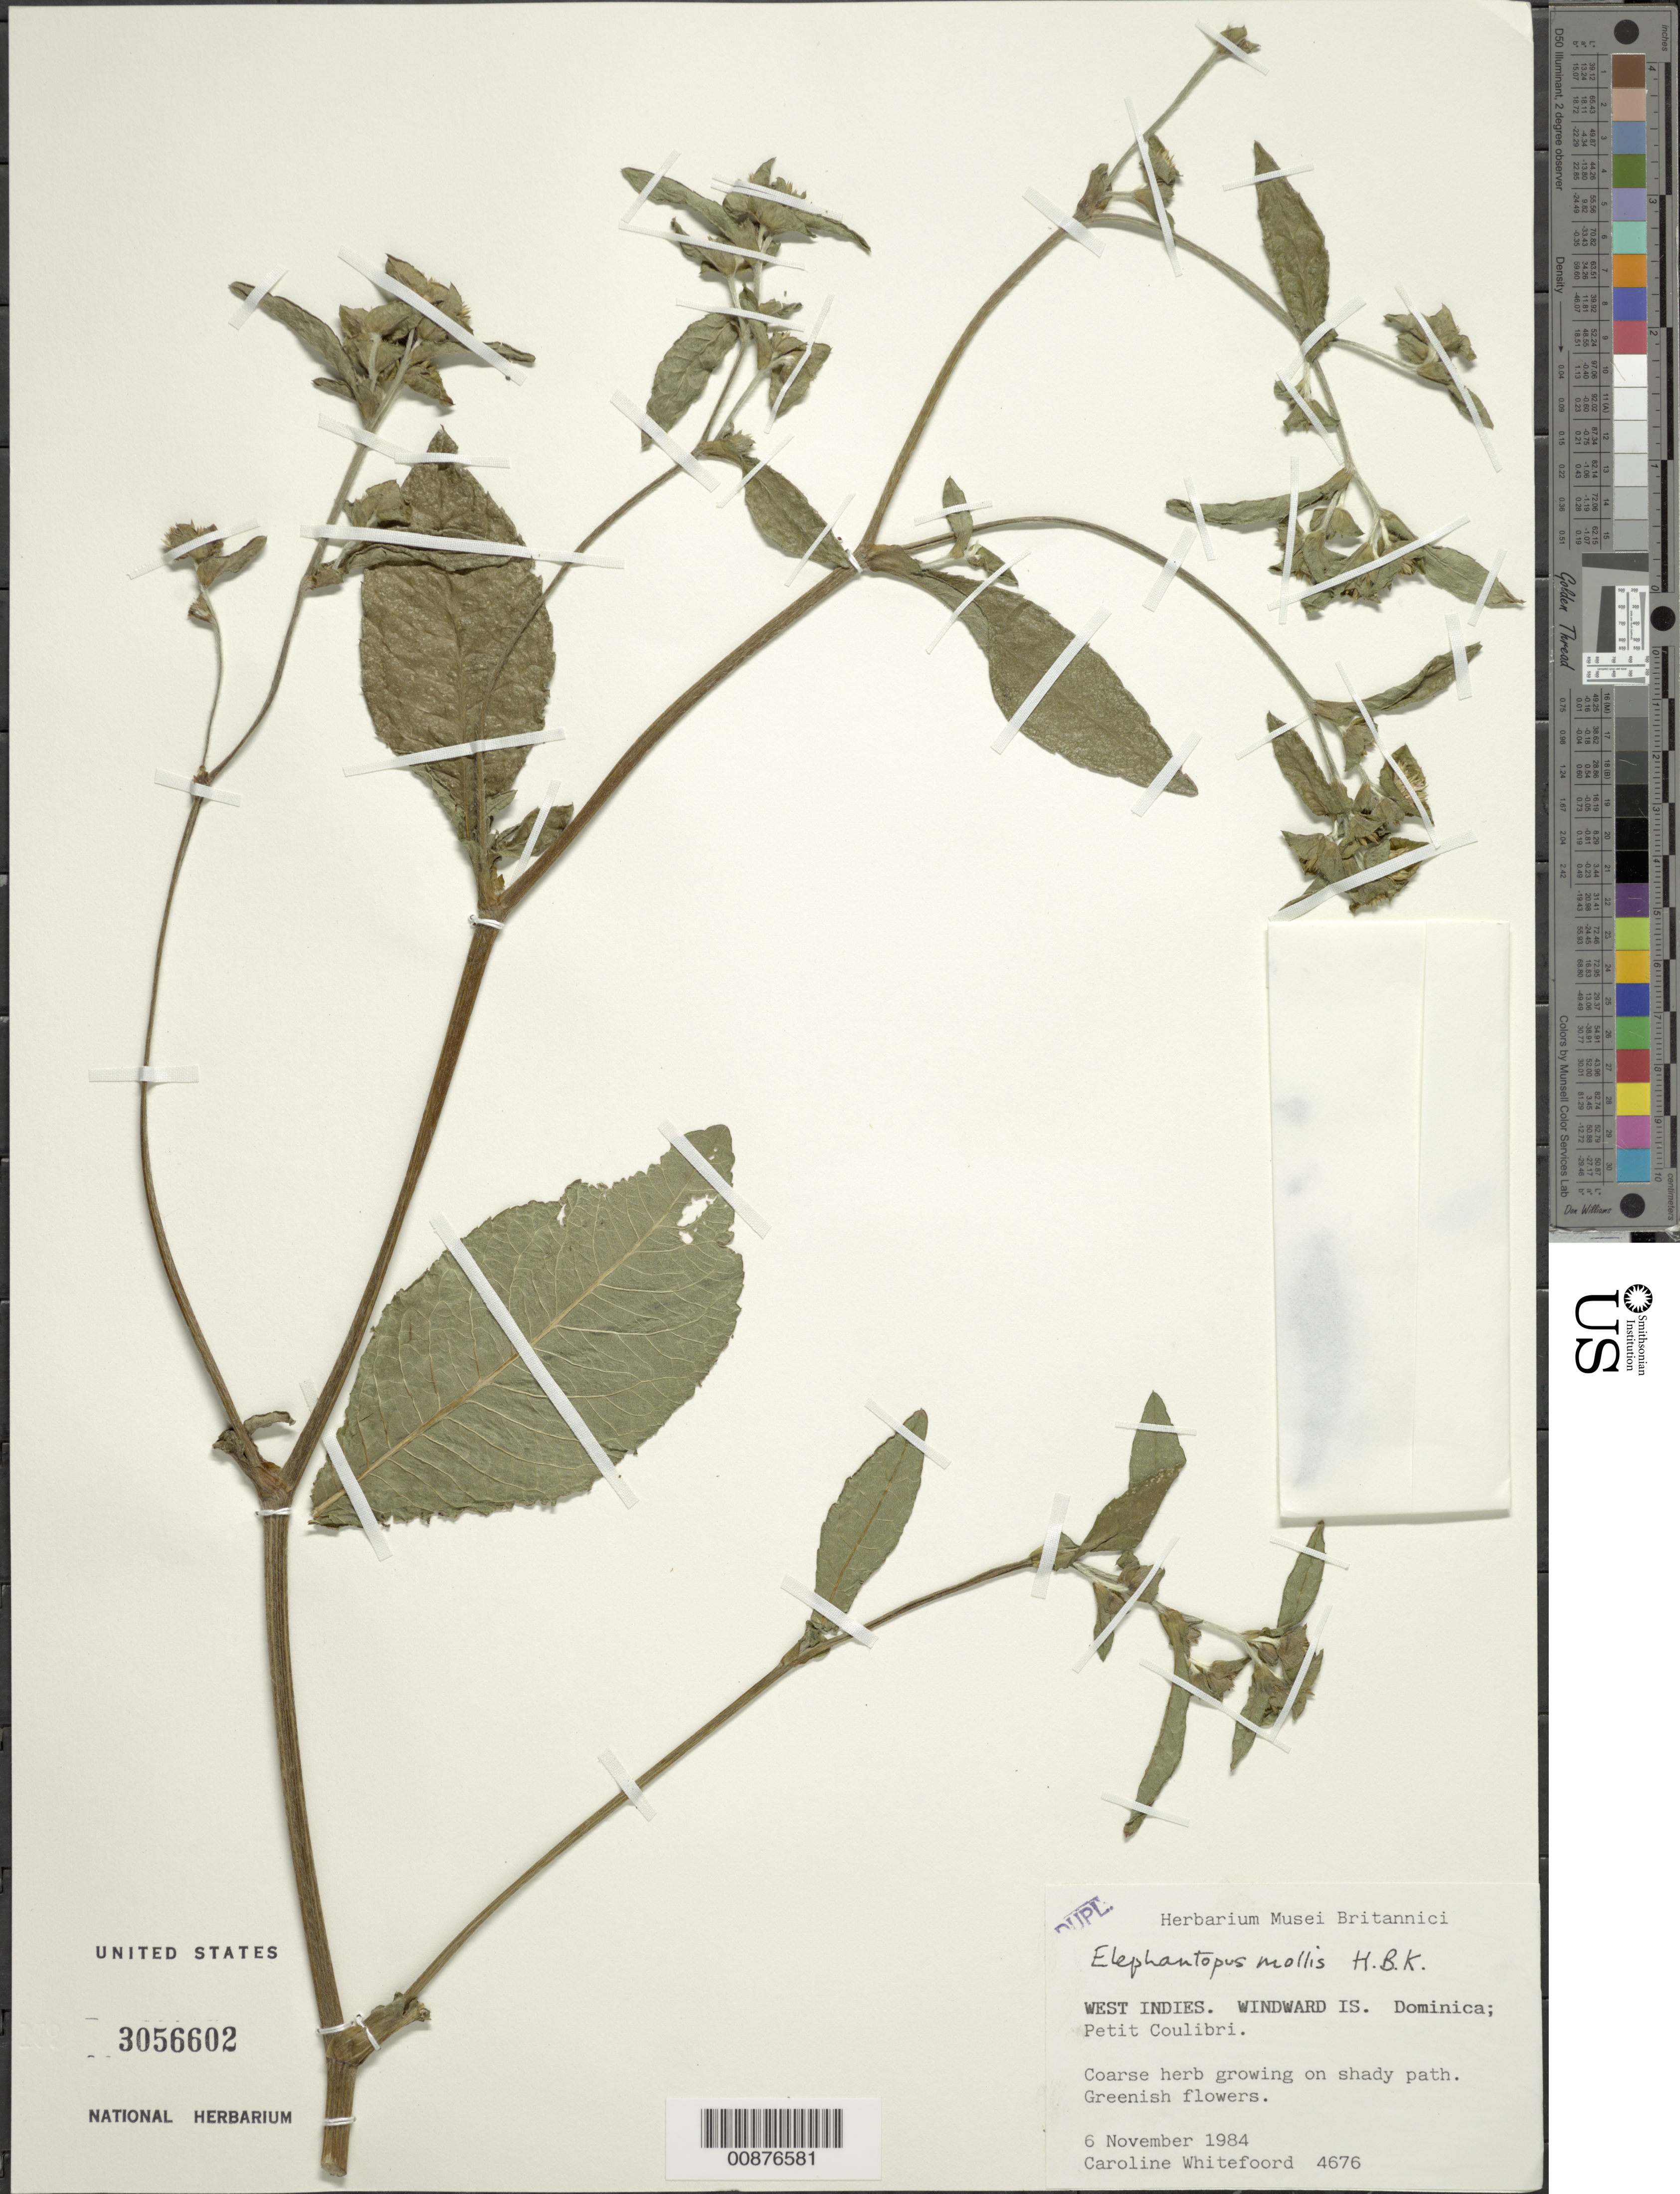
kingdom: Plantae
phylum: Tracheophyta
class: Magnoliopsida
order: Asterales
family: Asteraceae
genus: Elephantopus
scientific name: Elephantopus mollis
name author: Kunth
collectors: C. Whitefoord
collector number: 4676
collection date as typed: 06 Nov 1984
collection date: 1984-11-06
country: Dominica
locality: Petit Coulibri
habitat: On shady path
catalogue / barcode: US 3056602